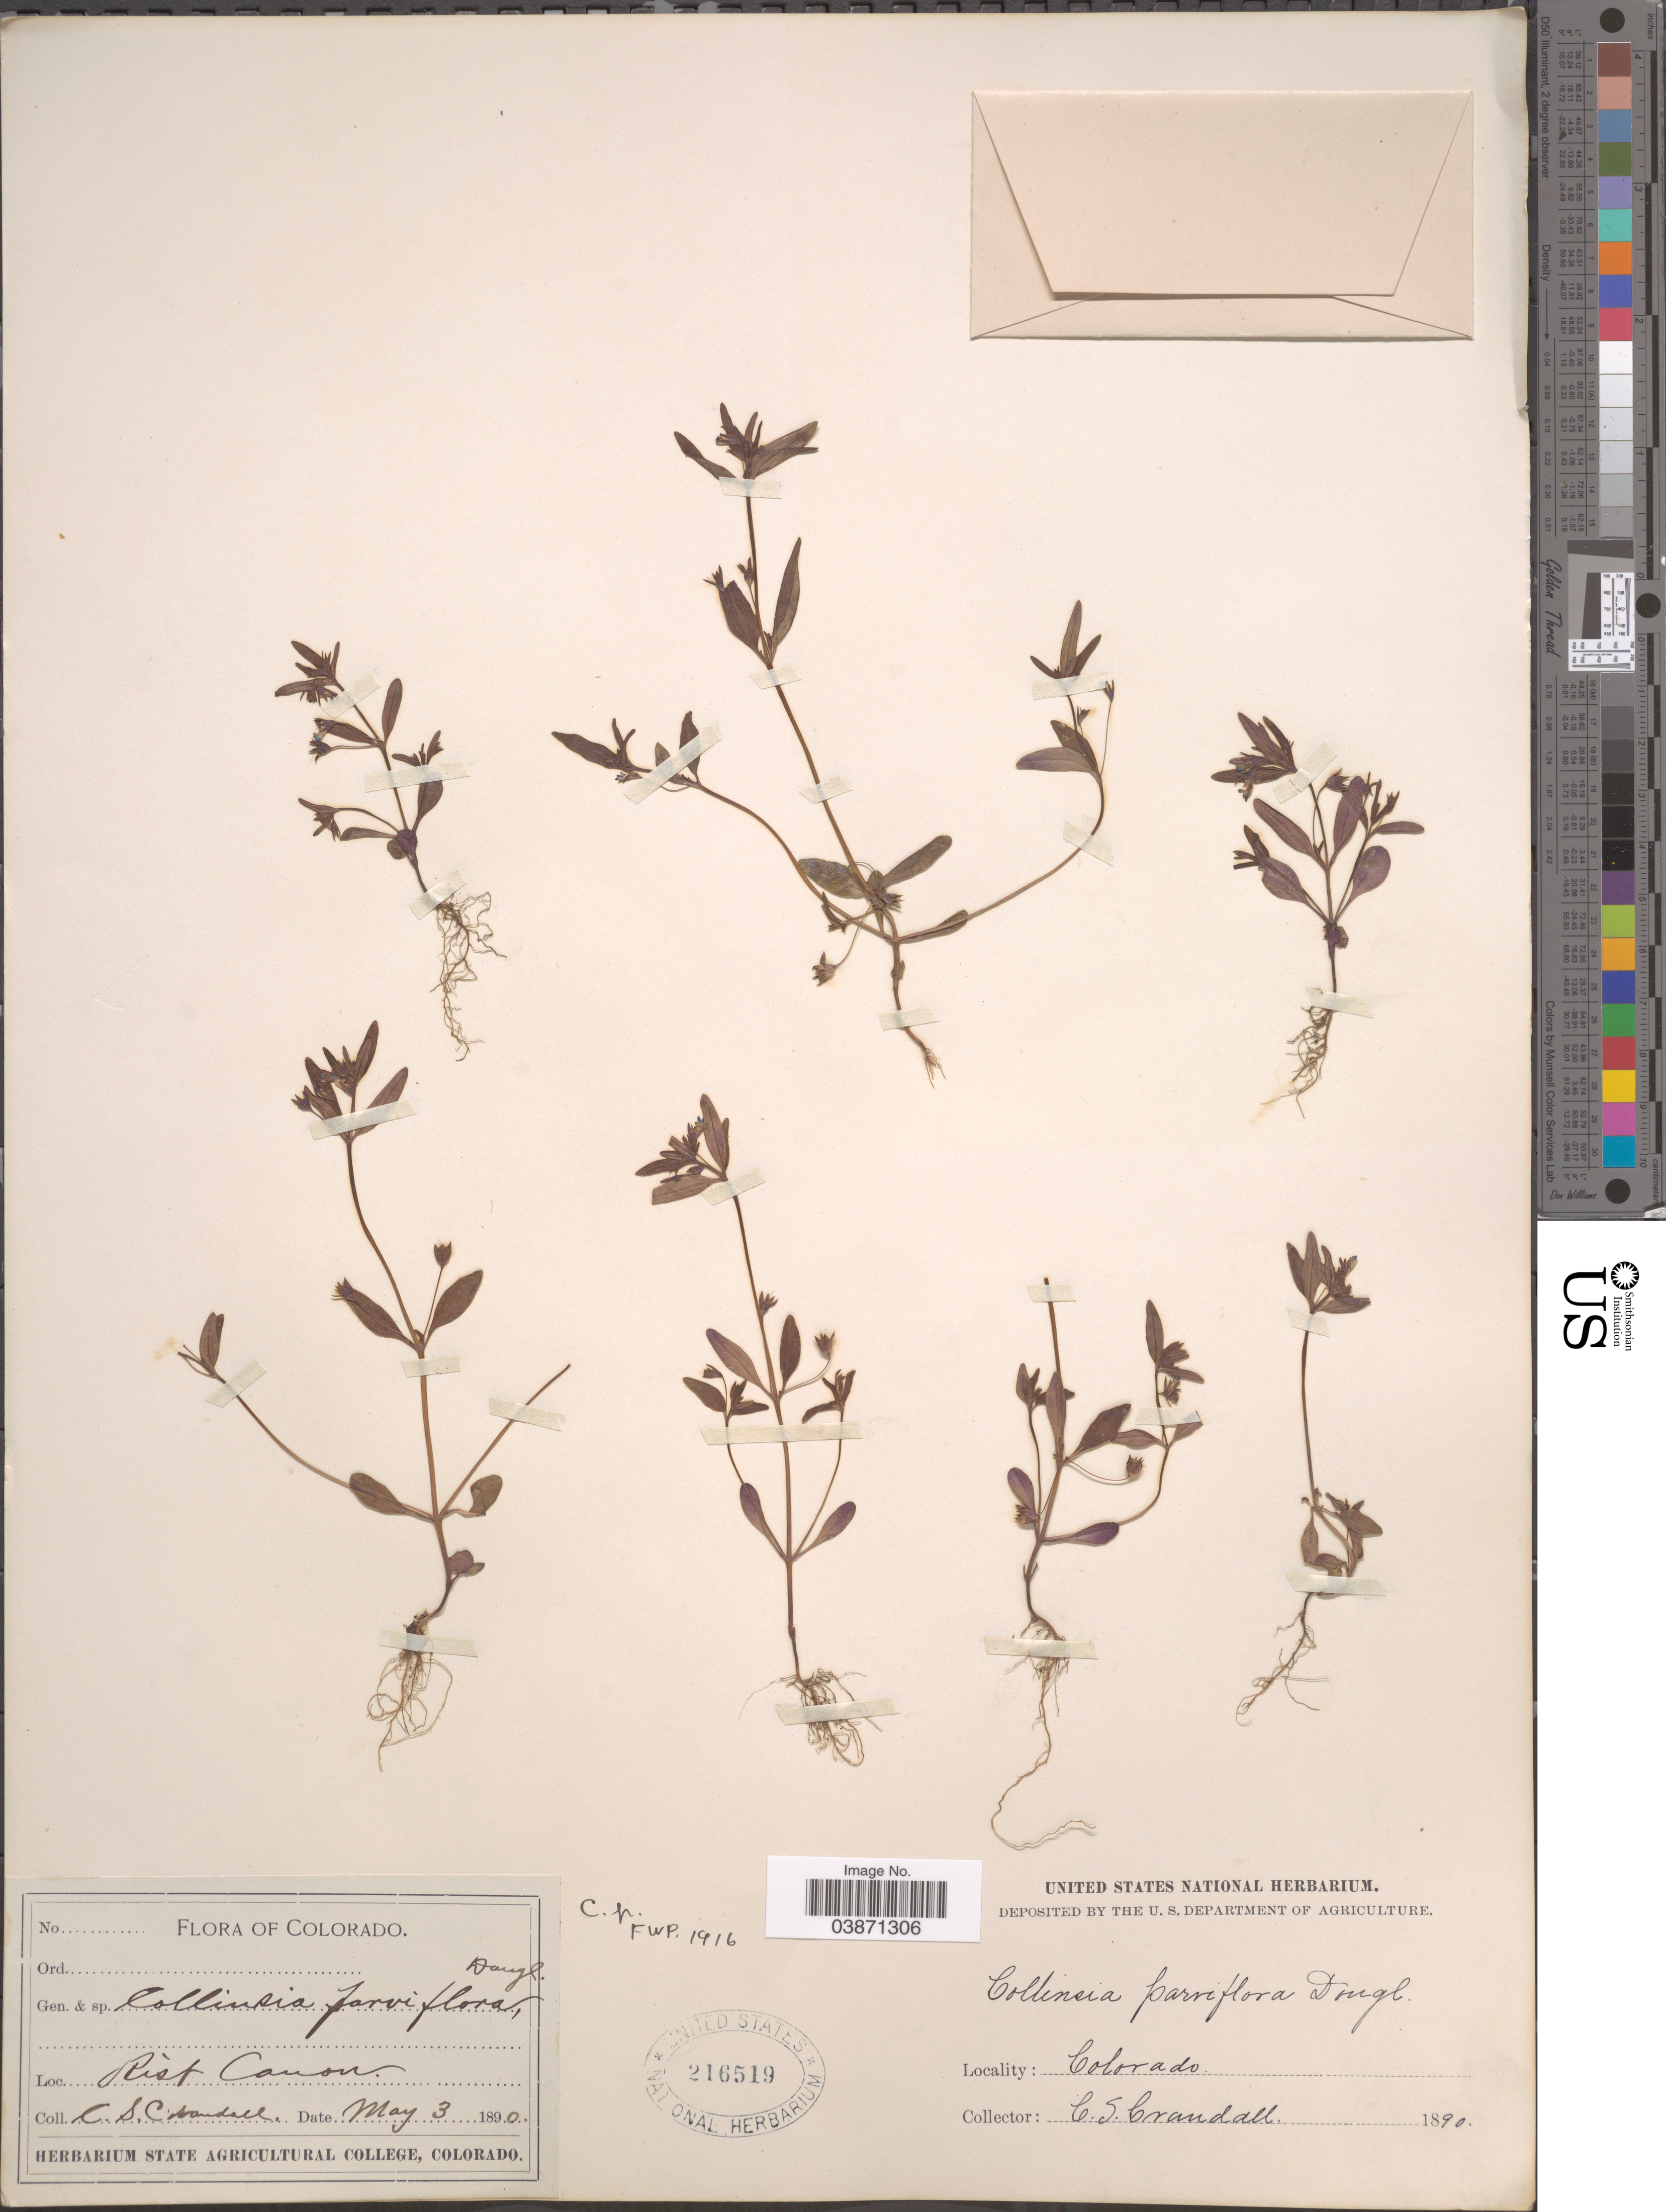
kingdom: Plantae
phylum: Tracheophyta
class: Magnoliopsida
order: Lamiales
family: Plantaginaceae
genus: Collinsia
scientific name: Collinsia parviflora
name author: Douglas ex Lindl.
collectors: C. Crandall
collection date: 1890-05-03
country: United States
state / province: Colorado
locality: Rist Canon.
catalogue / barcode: US 216519